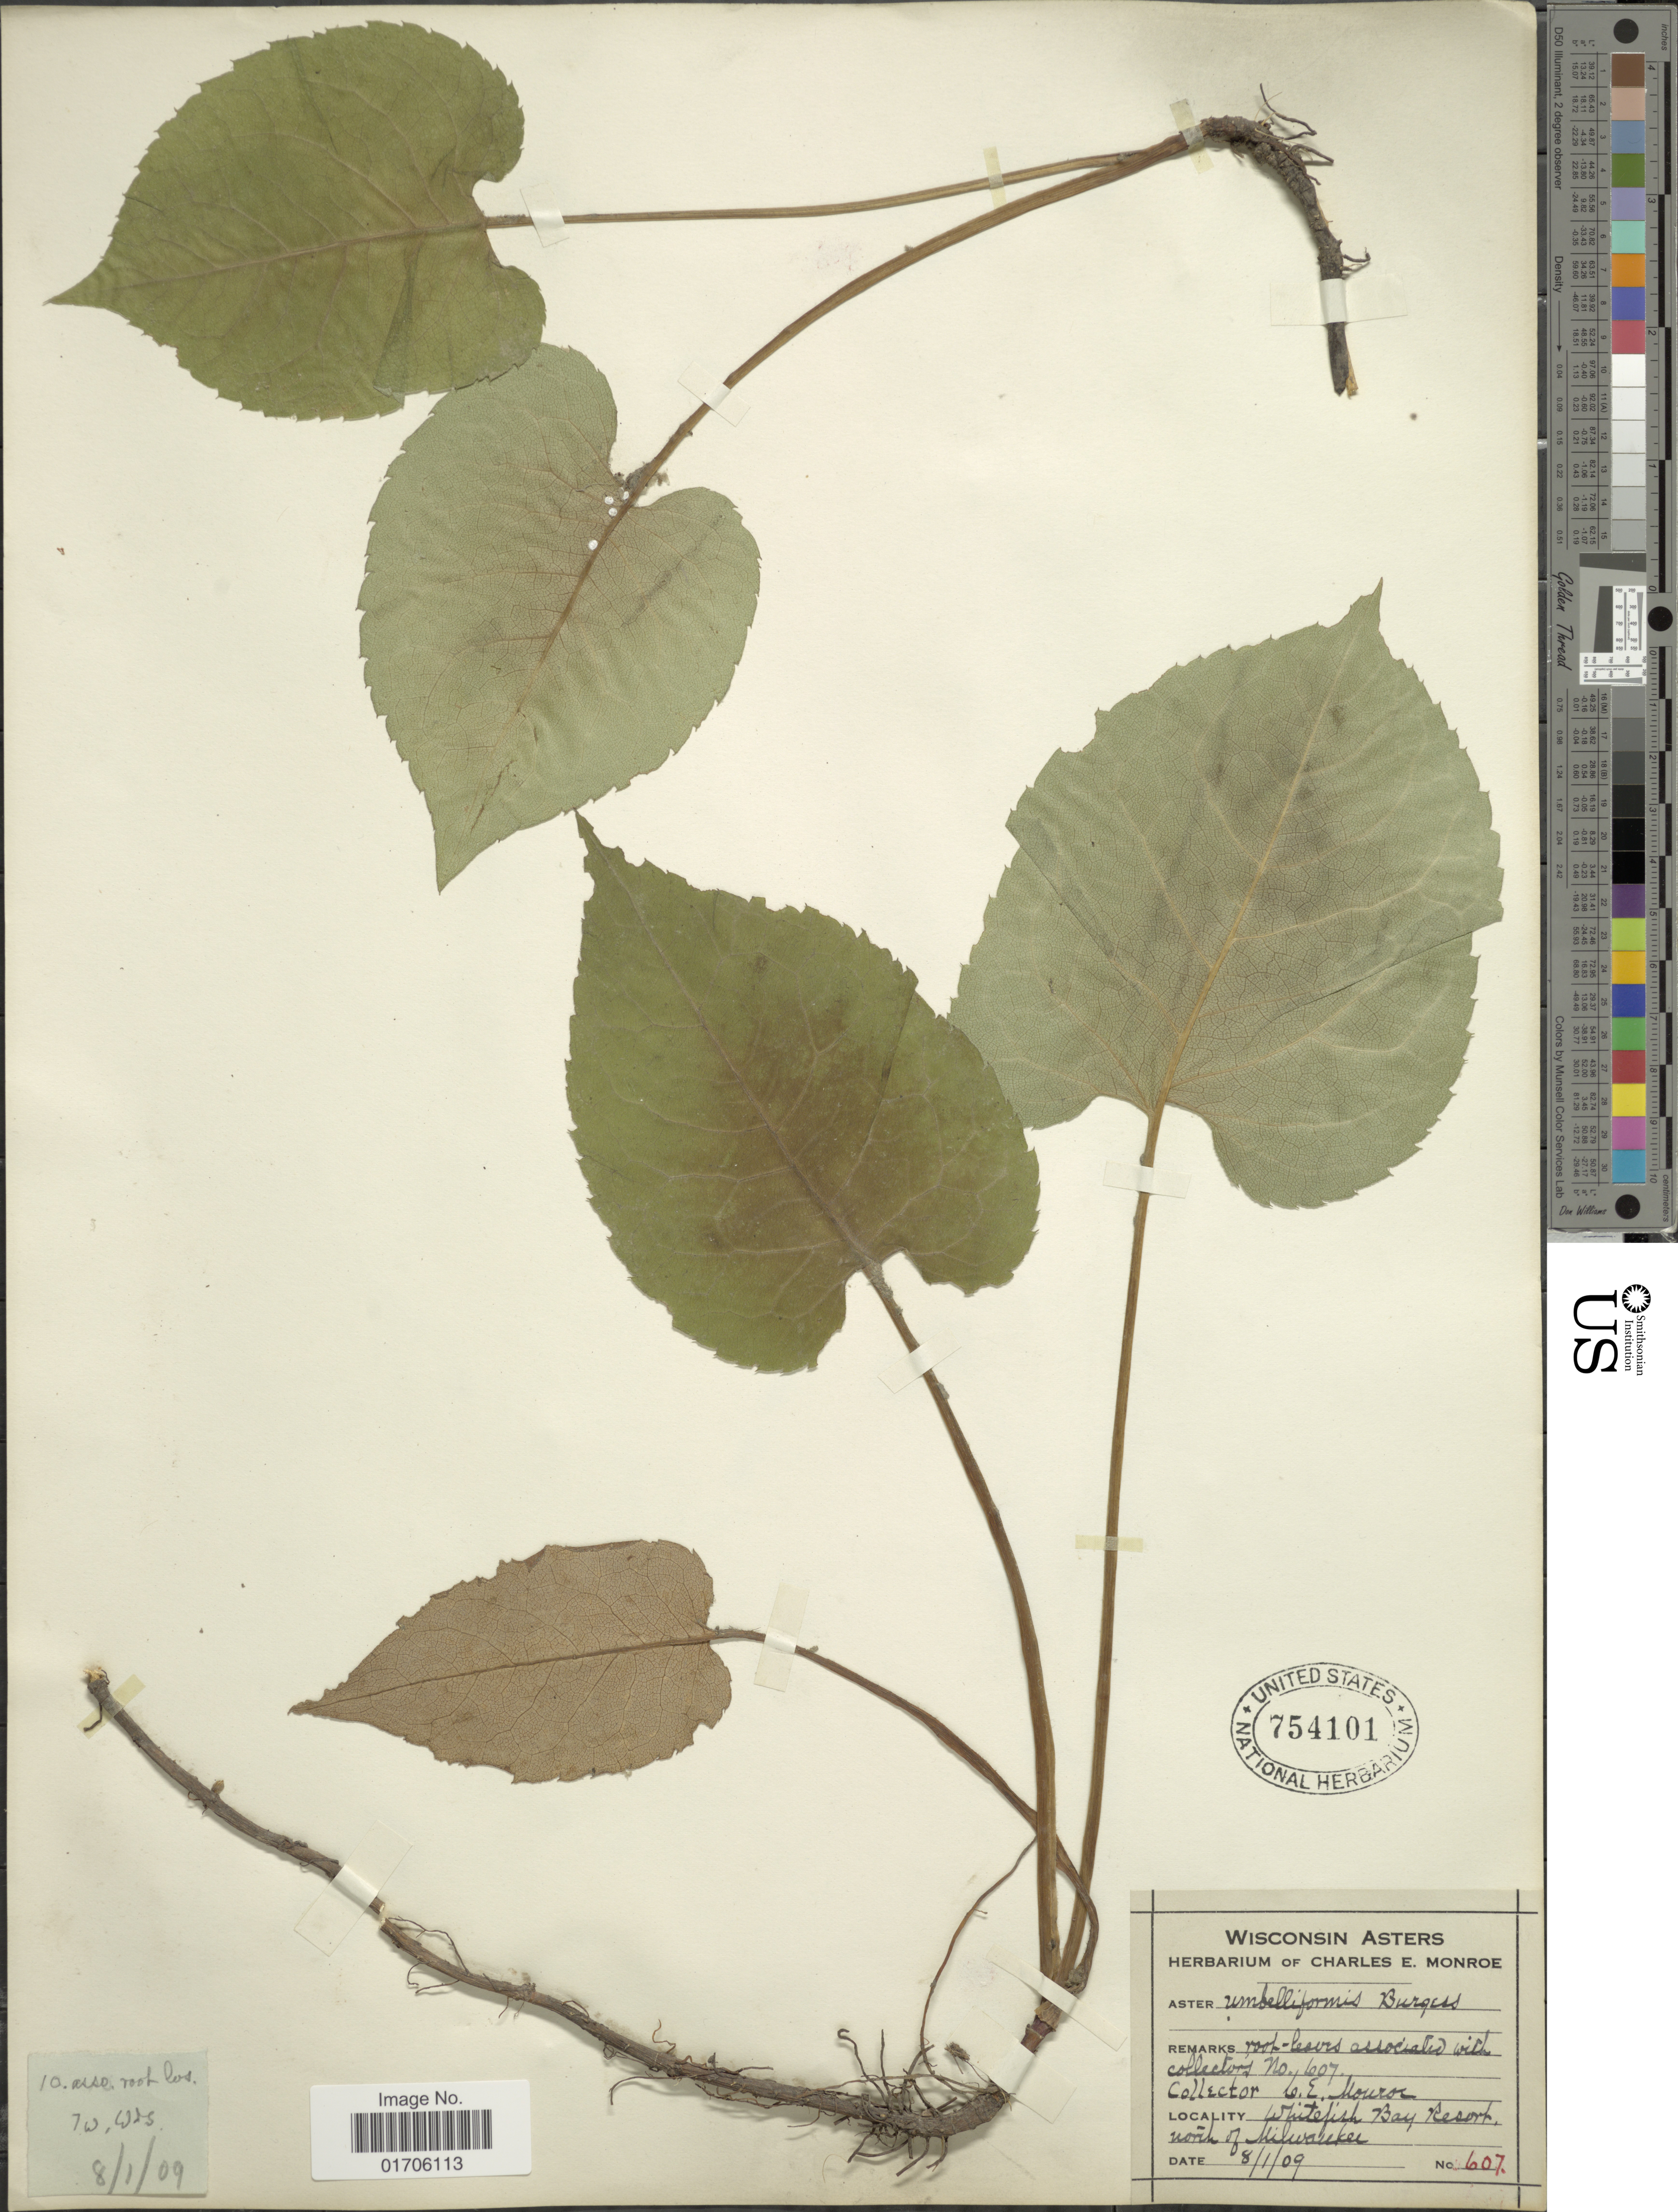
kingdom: Plantae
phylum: Tracheophyta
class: Magnoliopsida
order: Asterales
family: Asteraceae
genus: Aster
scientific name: Aster umbelliformis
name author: E.S. Burgess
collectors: C. Monroe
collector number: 607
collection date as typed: Transcribed d/m/y: 1/8/9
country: United States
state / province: Wisconsin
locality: Wisconsin Asters. Whitefish Bay Resort, north of Milwaukee.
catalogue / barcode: US 754101